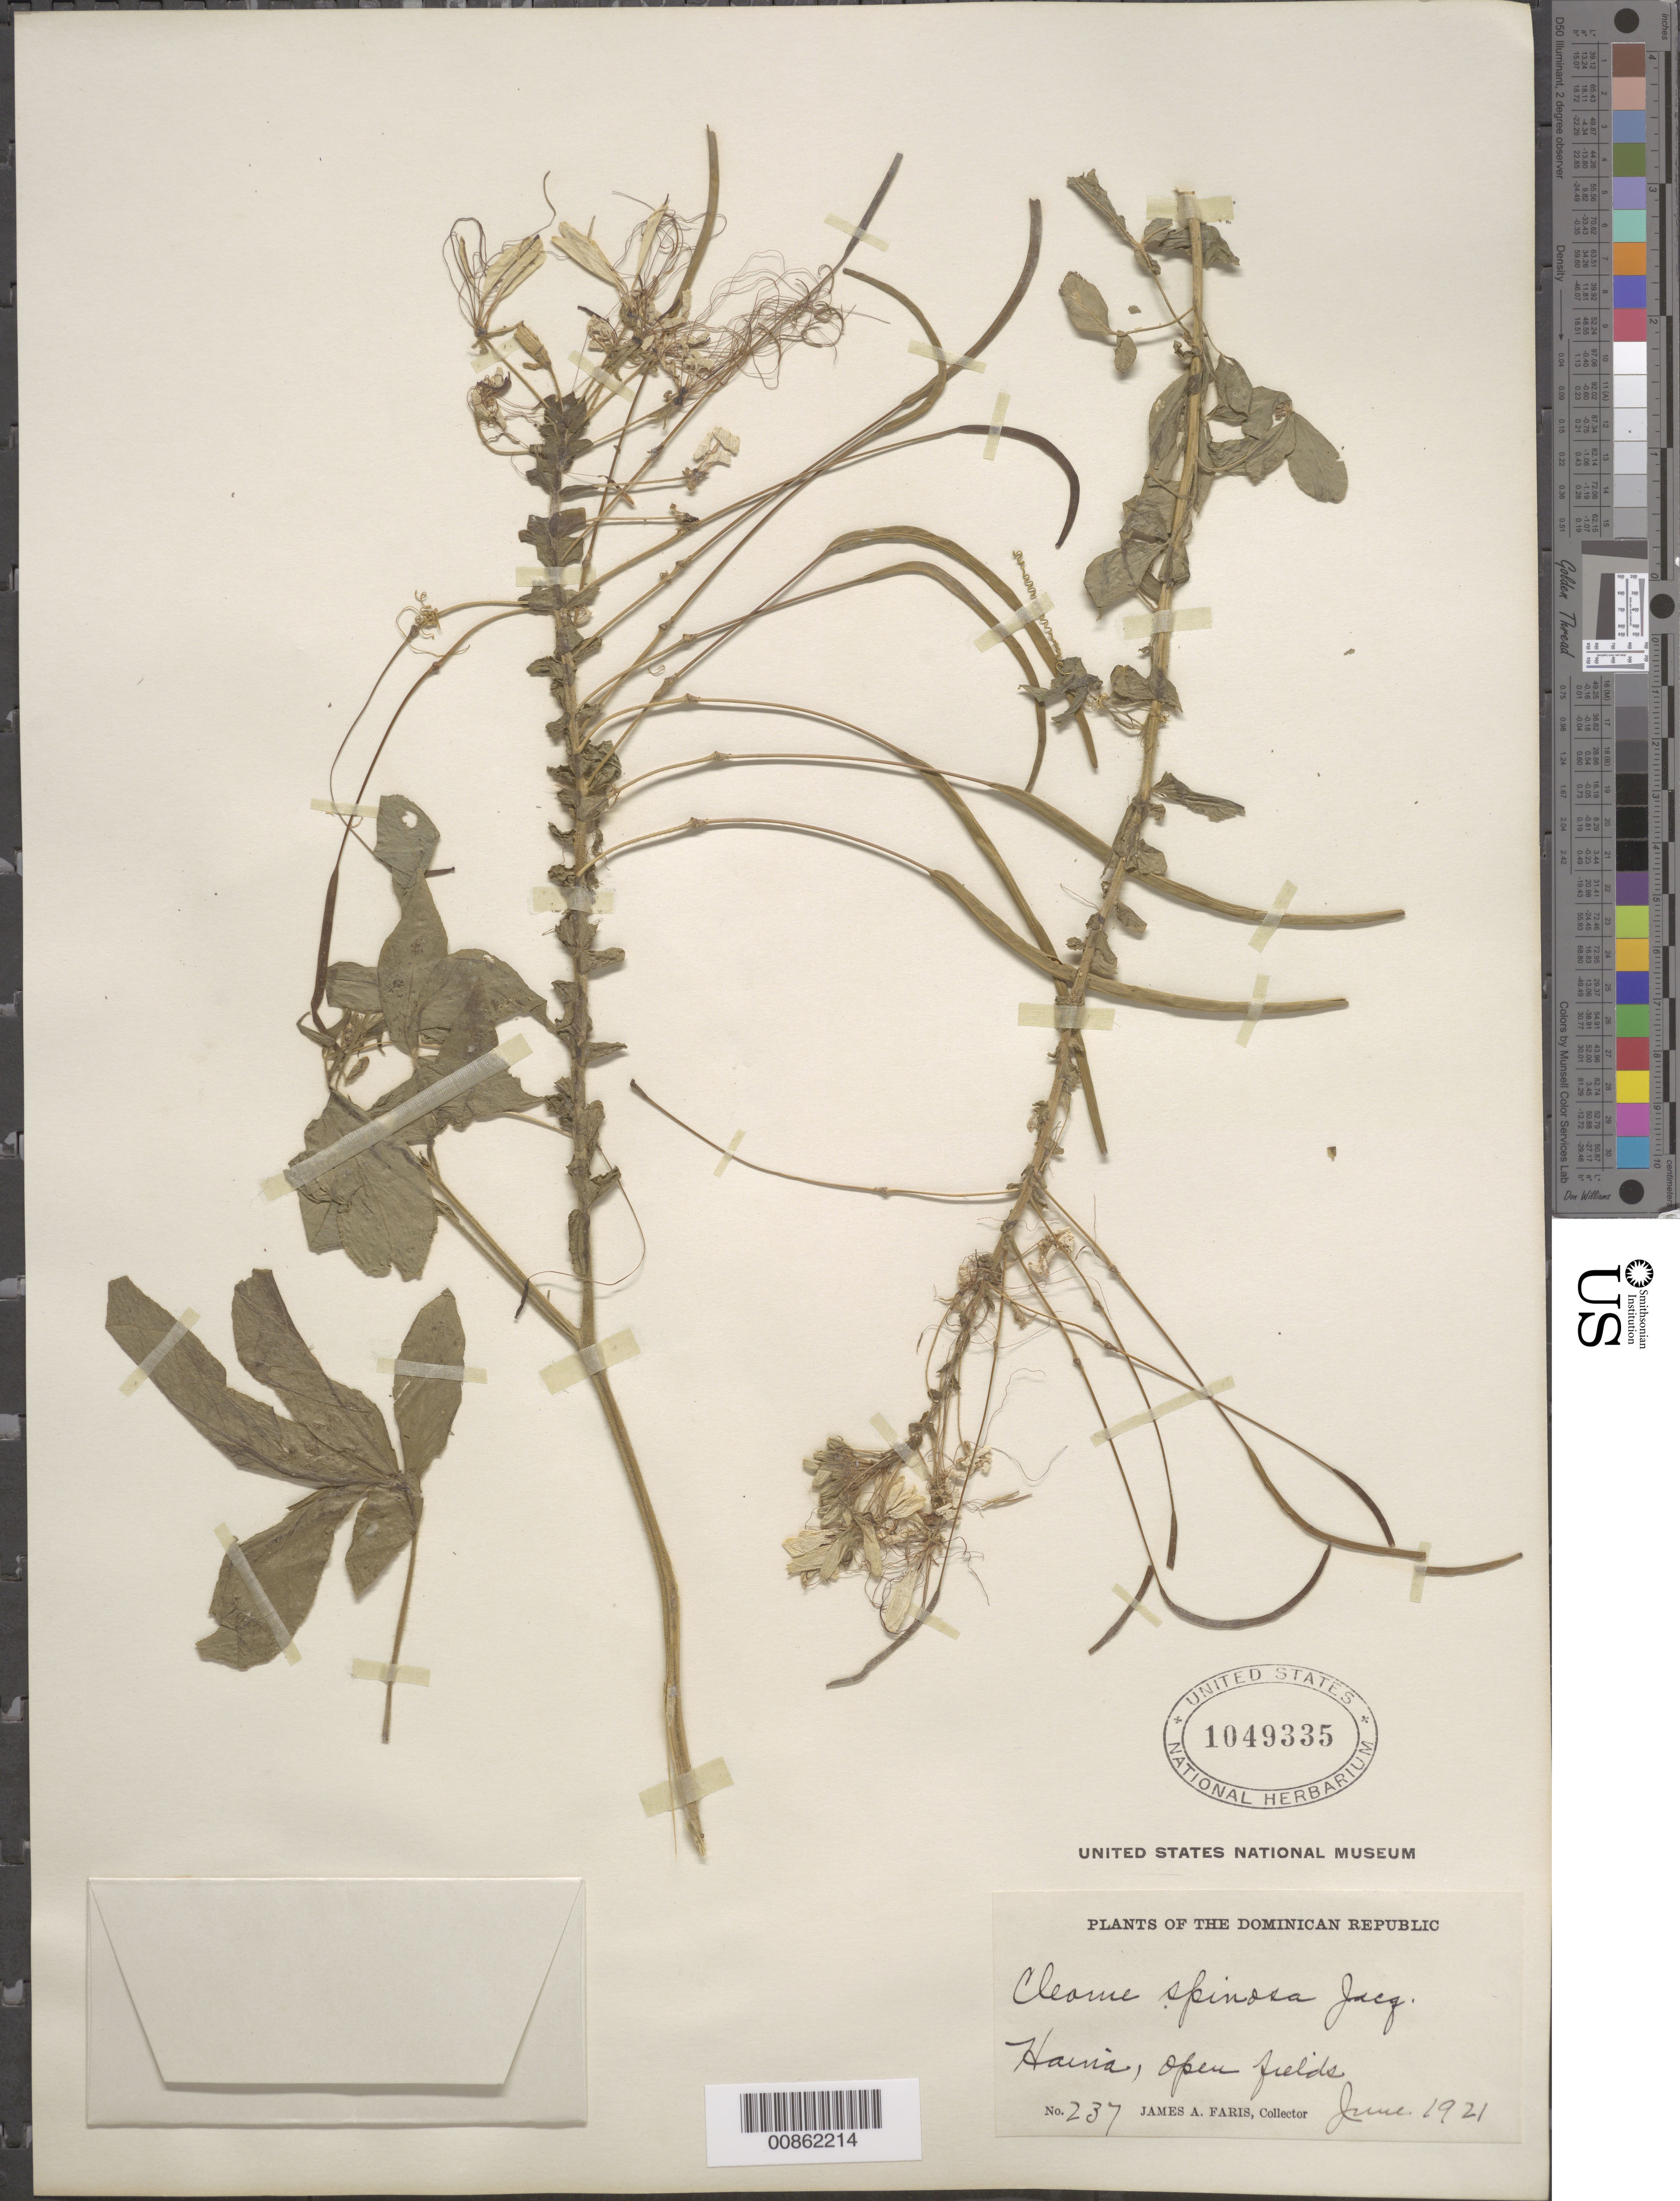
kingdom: Plantae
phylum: Tracheophyta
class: Magnoliopsida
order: Brassicales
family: Cleomaceae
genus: Tarenaya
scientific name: Tarenaya spinosa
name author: (Jacq.) Raf.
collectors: J. Faris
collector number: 237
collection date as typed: Jun 1921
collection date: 1921-06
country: Dominican Republic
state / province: San Cristóbal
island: Hispaniola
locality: Haina.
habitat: Open fields.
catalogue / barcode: US 1049335